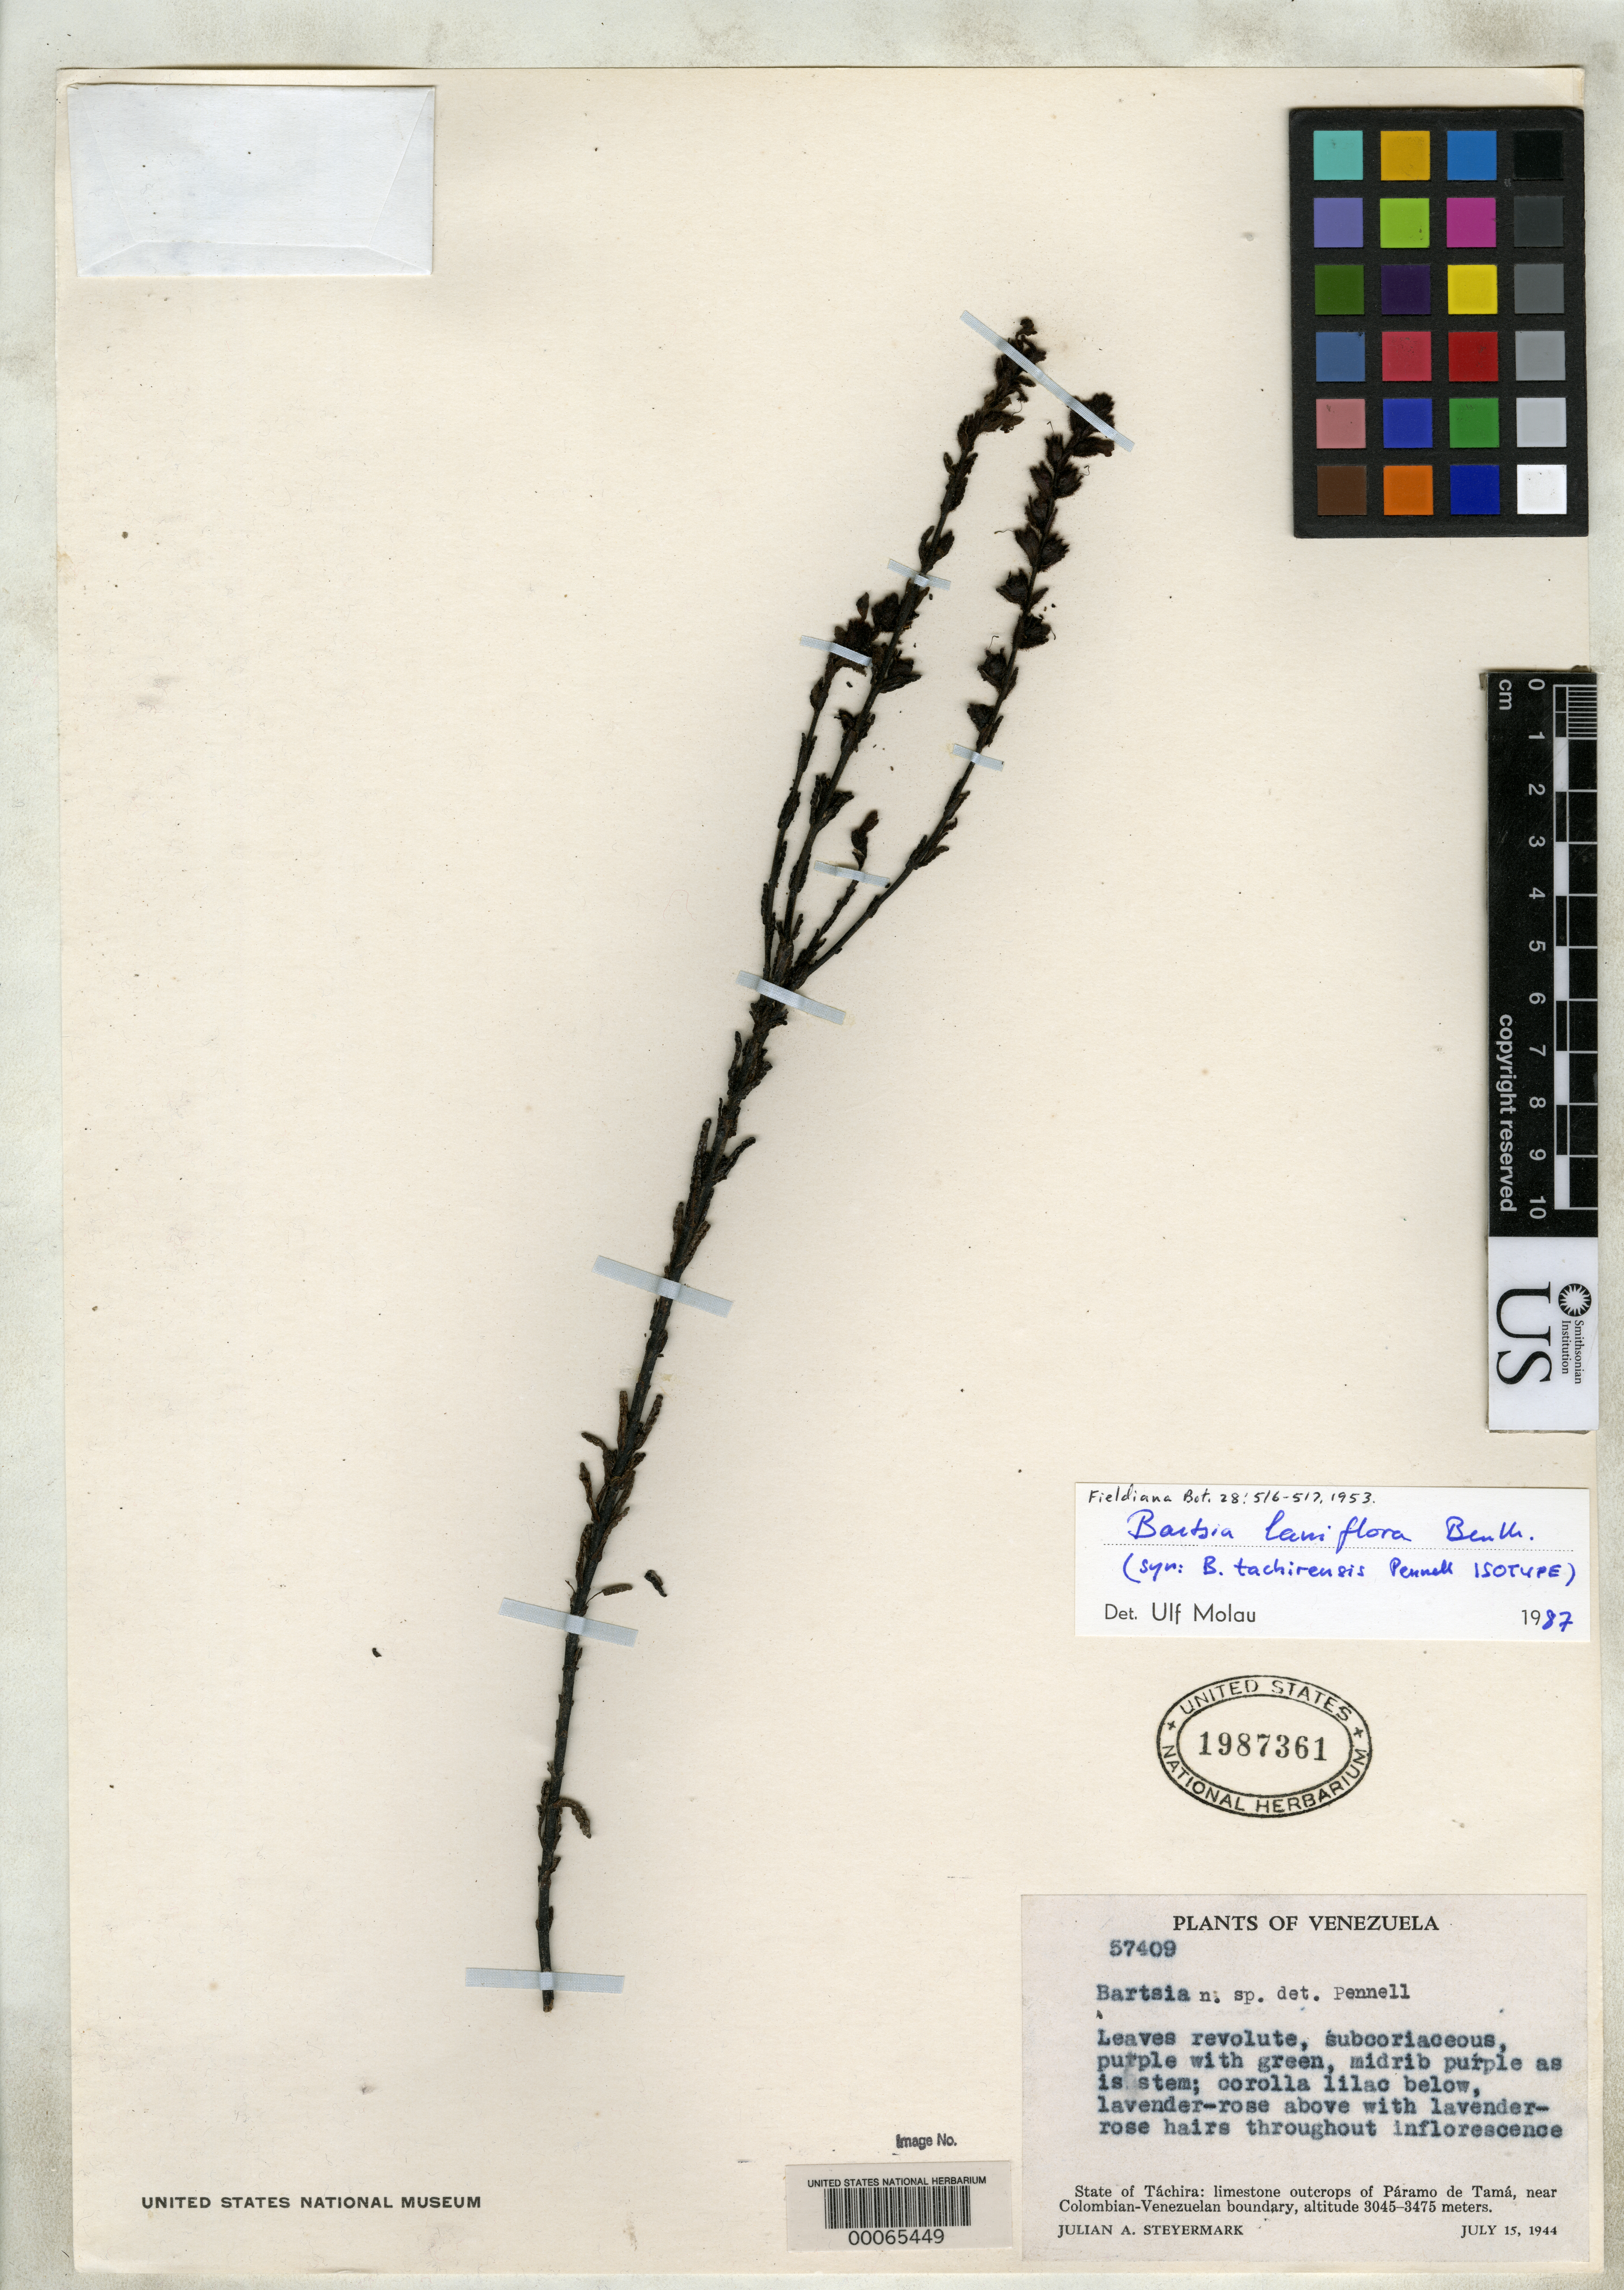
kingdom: Plantae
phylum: Tracheophyta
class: Magnoliopsida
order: Lamiales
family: Orobanchaceae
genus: Bartsia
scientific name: Bartsia tachirensis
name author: Pennell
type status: Isotype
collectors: J. Steyermark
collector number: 57409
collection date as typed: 15 Jul 1944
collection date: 1944-07-15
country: Venezuela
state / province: Tachira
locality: State of Táchira: Paramo de Tama, near Colombian-Venezuelan boundary.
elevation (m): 3045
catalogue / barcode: US 1987361